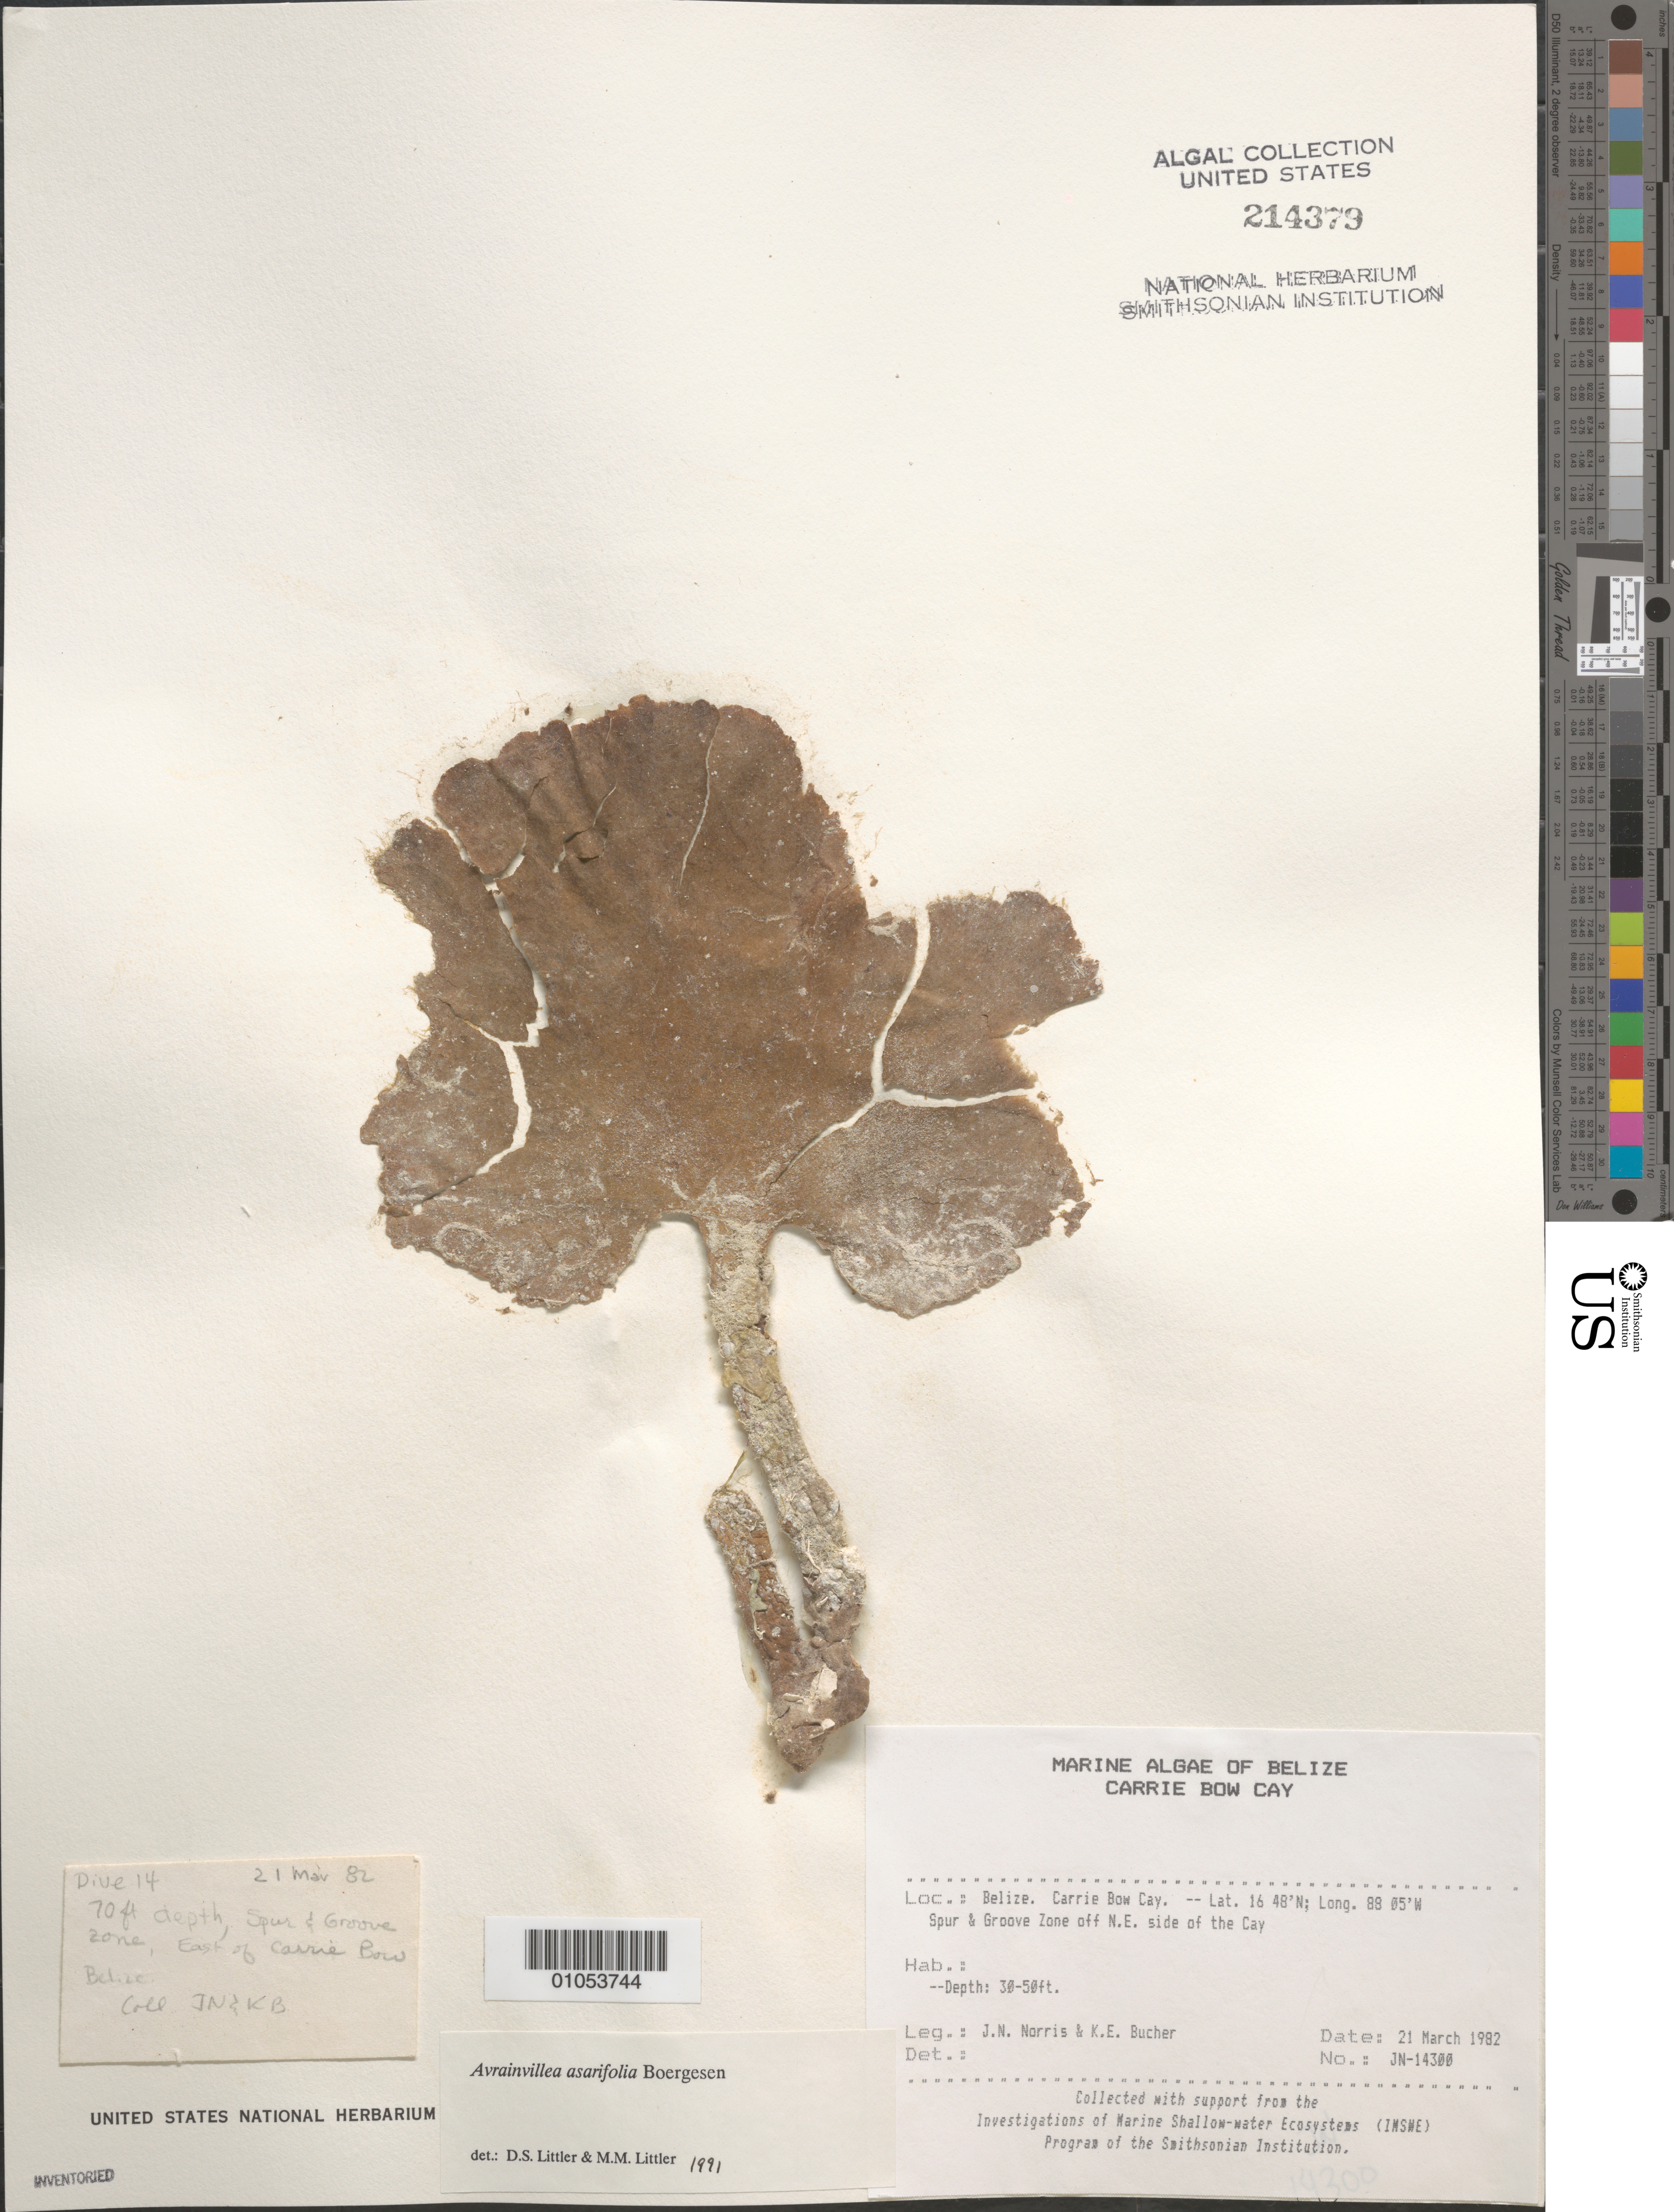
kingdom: Plantae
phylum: Chlorophyta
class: Ulvophyceae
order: Bryopsidales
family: Dichotomosiphonaceae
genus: Avrainvillea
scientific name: Avrainvillea asarifolia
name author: Børgesen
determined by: Littler, D. S.; Littler, M. M.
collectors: J. N. Norris & K. E. Bucher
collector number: JN-14300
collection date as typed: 21 Mar 1982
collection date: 1982-03-21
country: Belize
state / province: Stann Creek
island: Carrie Bow Cay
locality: Spur and groove zone off northeast side of Carrie Bow Cay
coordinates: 16 48'N, 88 05'W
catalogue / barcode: US 214379